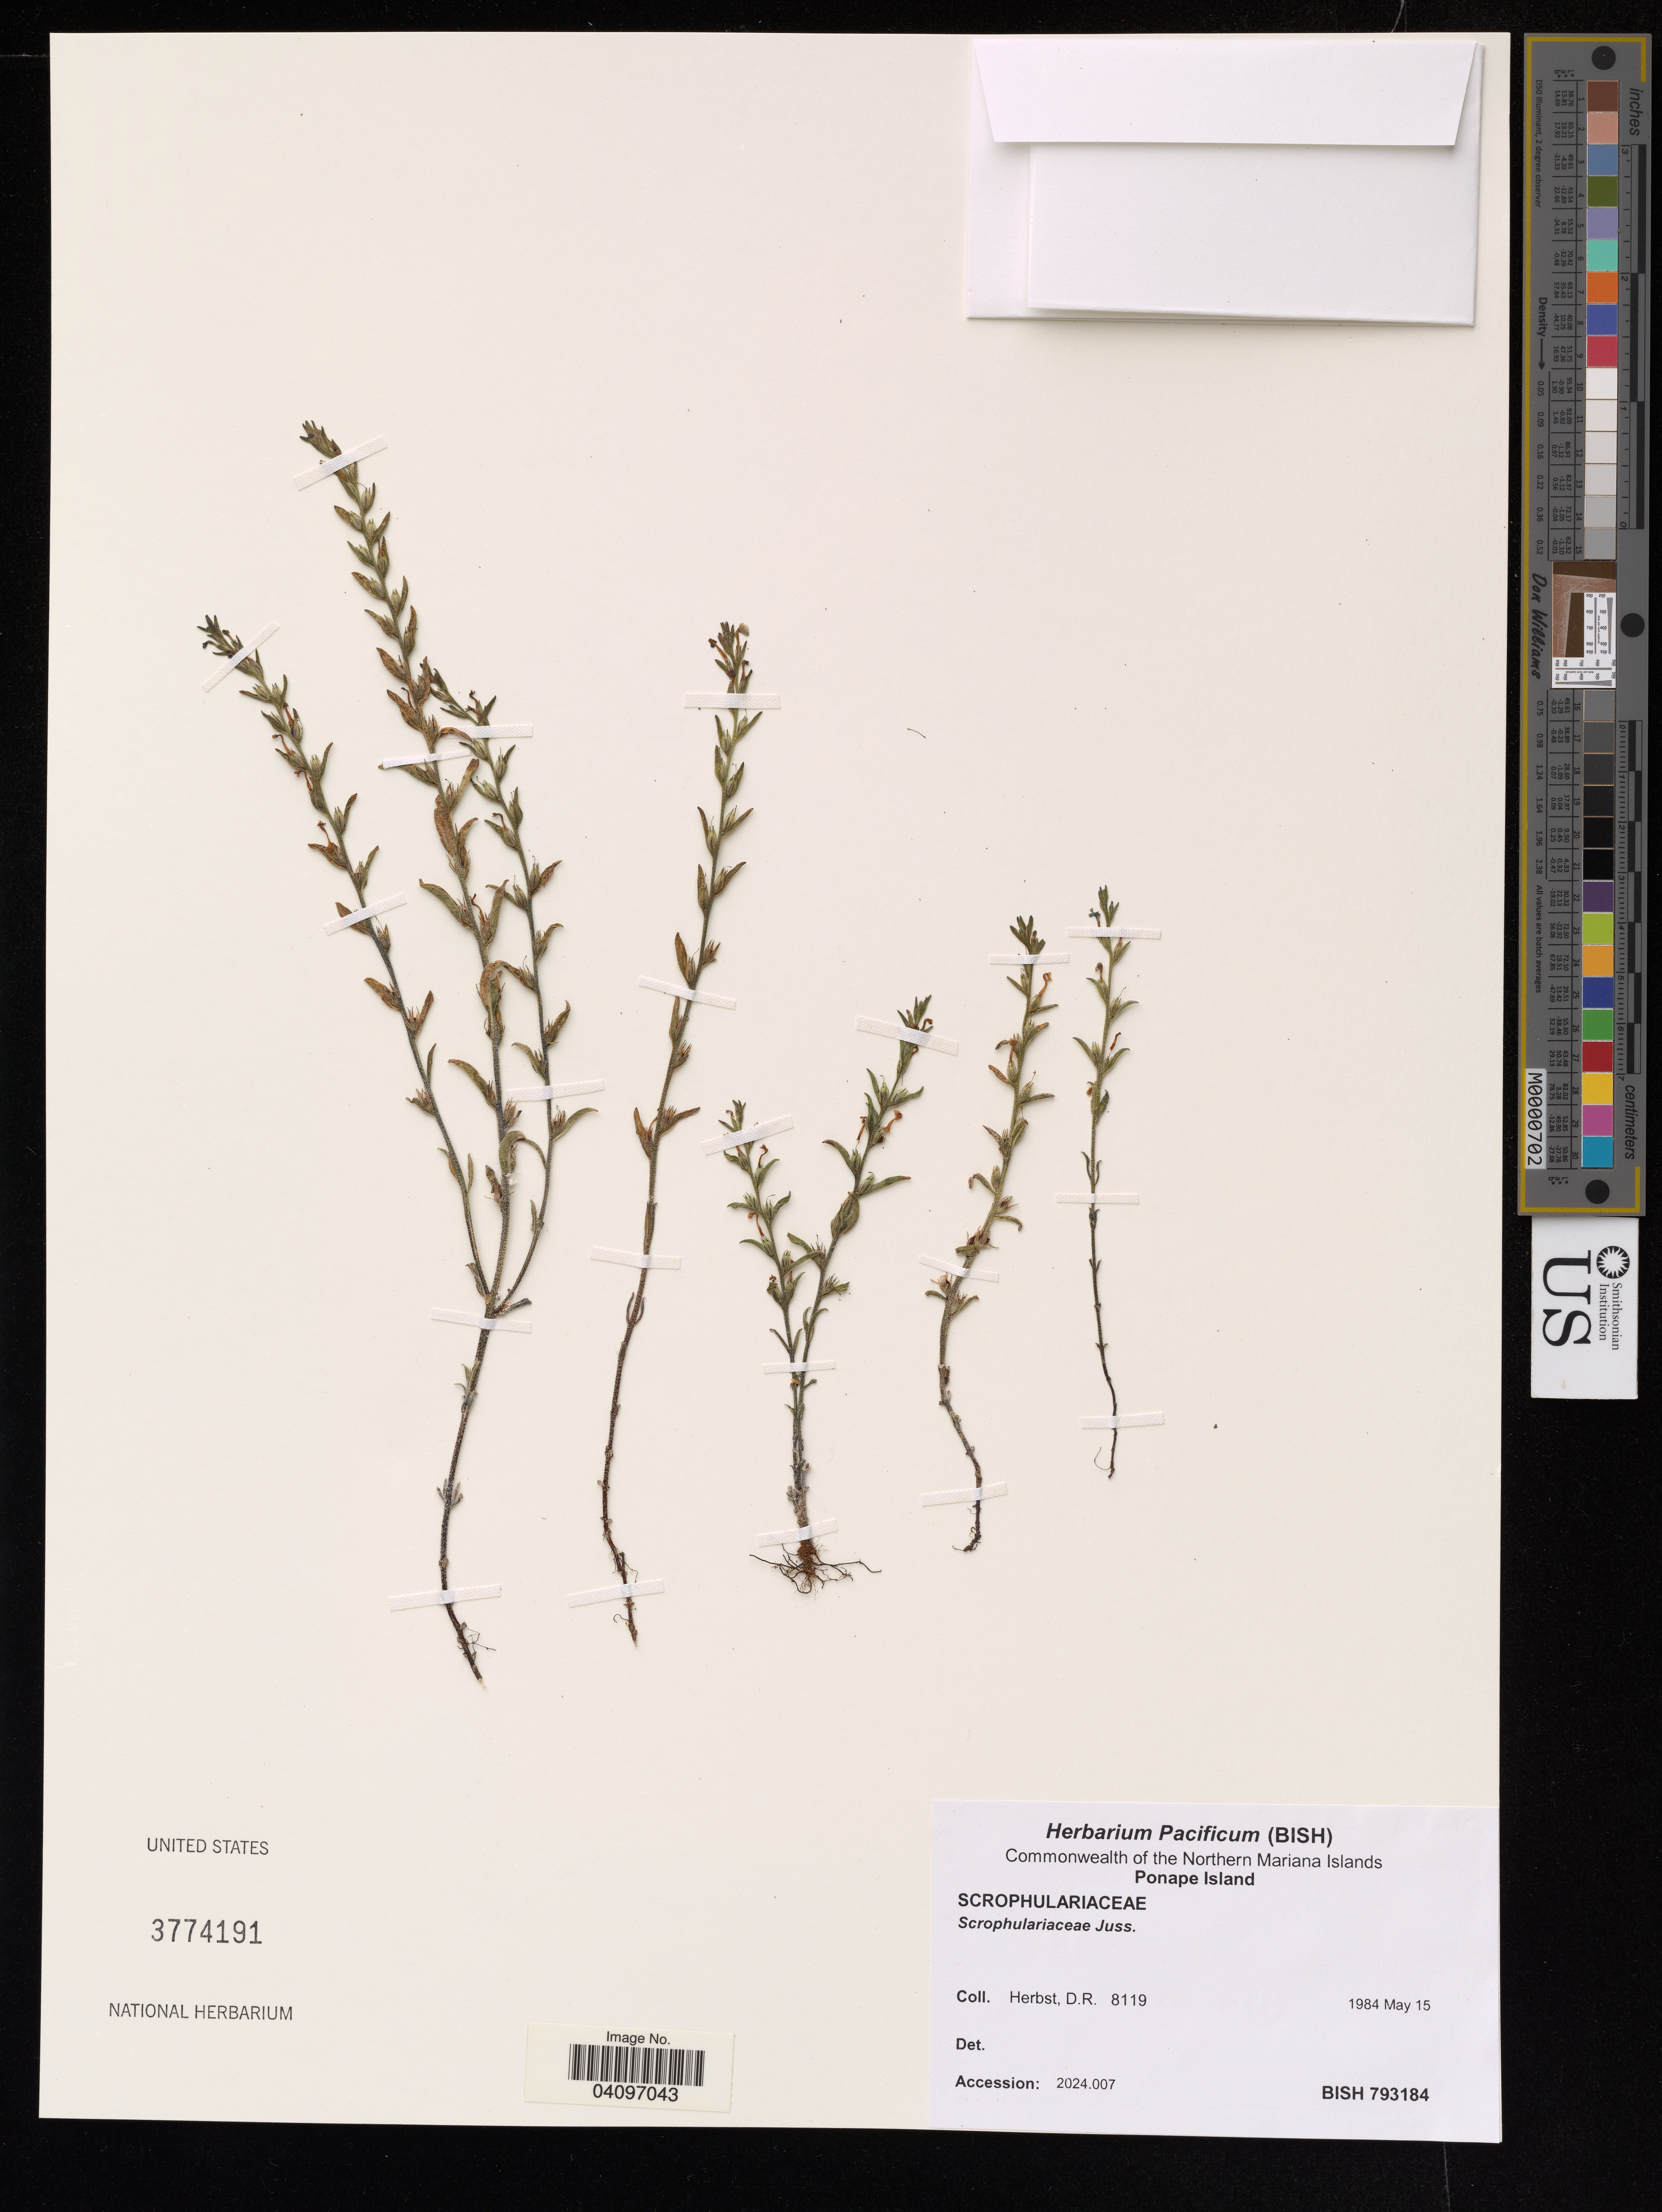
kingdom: Plantae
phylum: Tracheophyta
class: Magnoliopsida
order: Lamiales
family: Scrophulariaceae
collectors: D. R. Herbst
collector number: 8119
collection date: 1984-05-15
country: Micronesia, Federated States of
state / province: Pohnpei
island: Pohnpei [Ponape]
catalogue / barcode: US 3774191